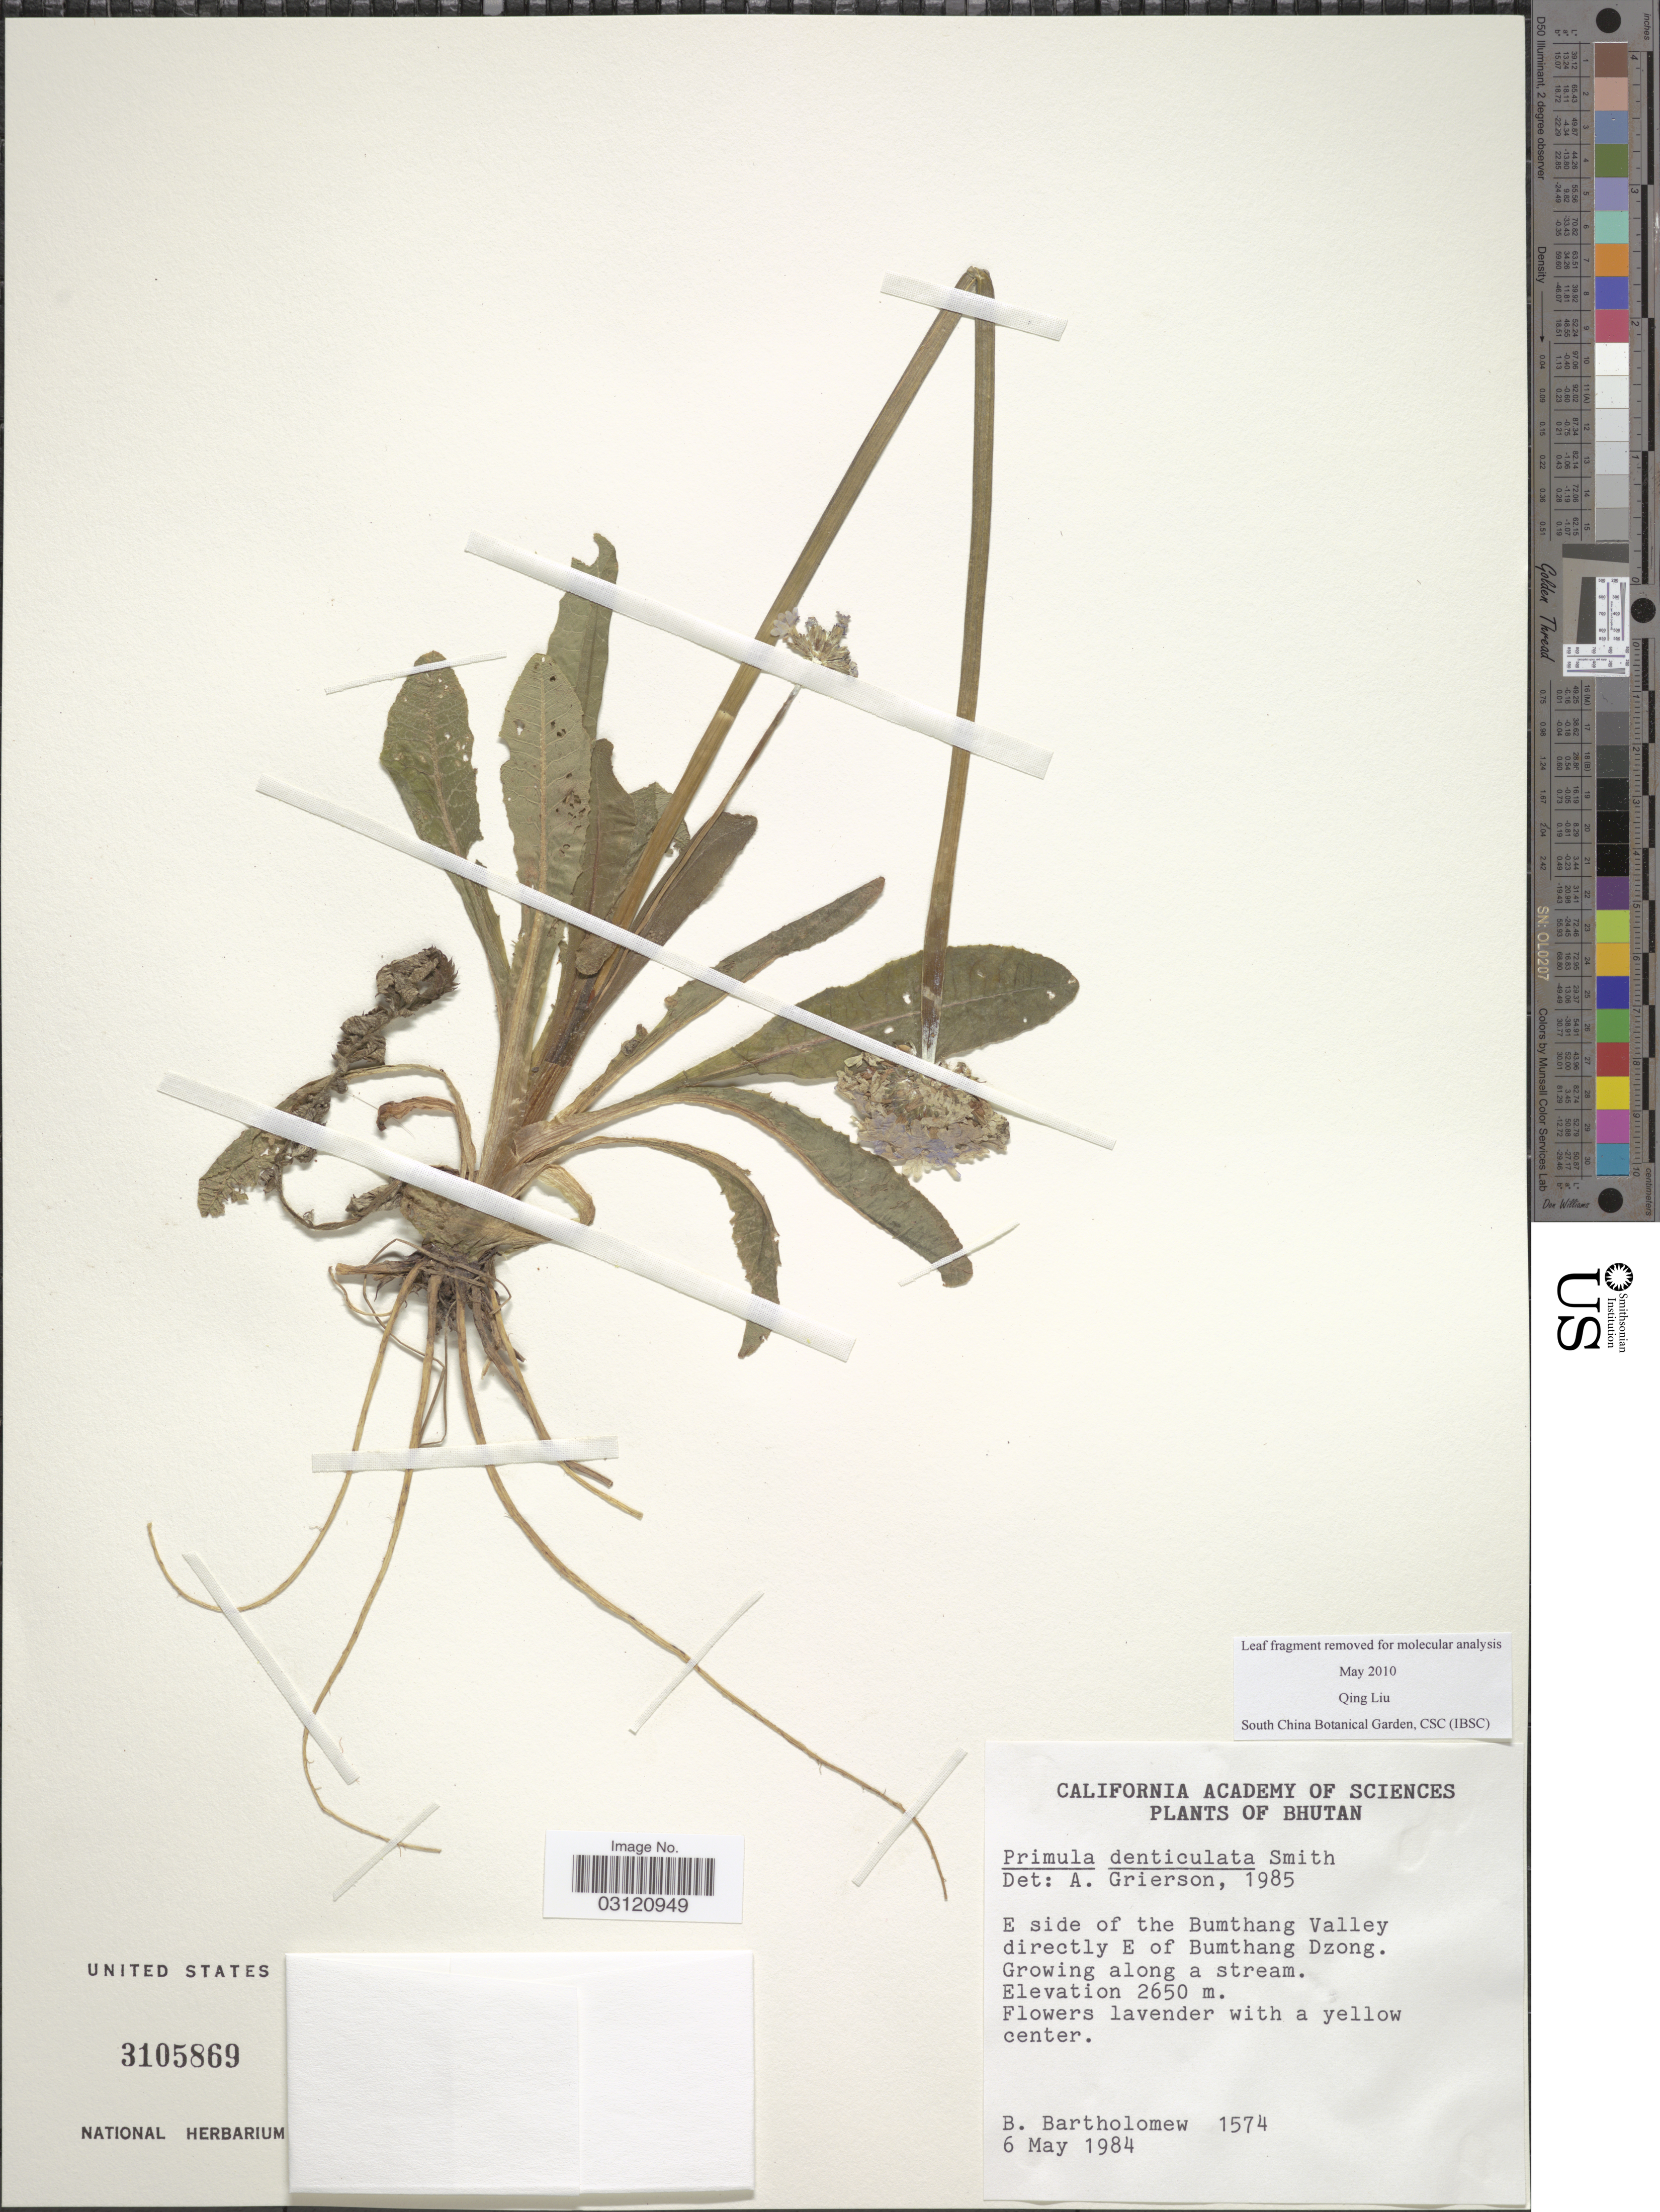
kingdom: Plantae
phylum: Tracheophyta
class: Magnoliopsida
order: Ericales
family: Primulaceae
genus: Primula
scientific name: Primula denticulata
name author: Sm.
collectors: B. Bartholomew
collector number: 1574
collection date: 1984-05-06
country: Bhutan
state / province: Bumthang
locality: E side of the Bumthang Valley directly E of Bumthang Dzong. Growing along a stream.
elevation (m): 2650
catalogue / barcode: US 3105869